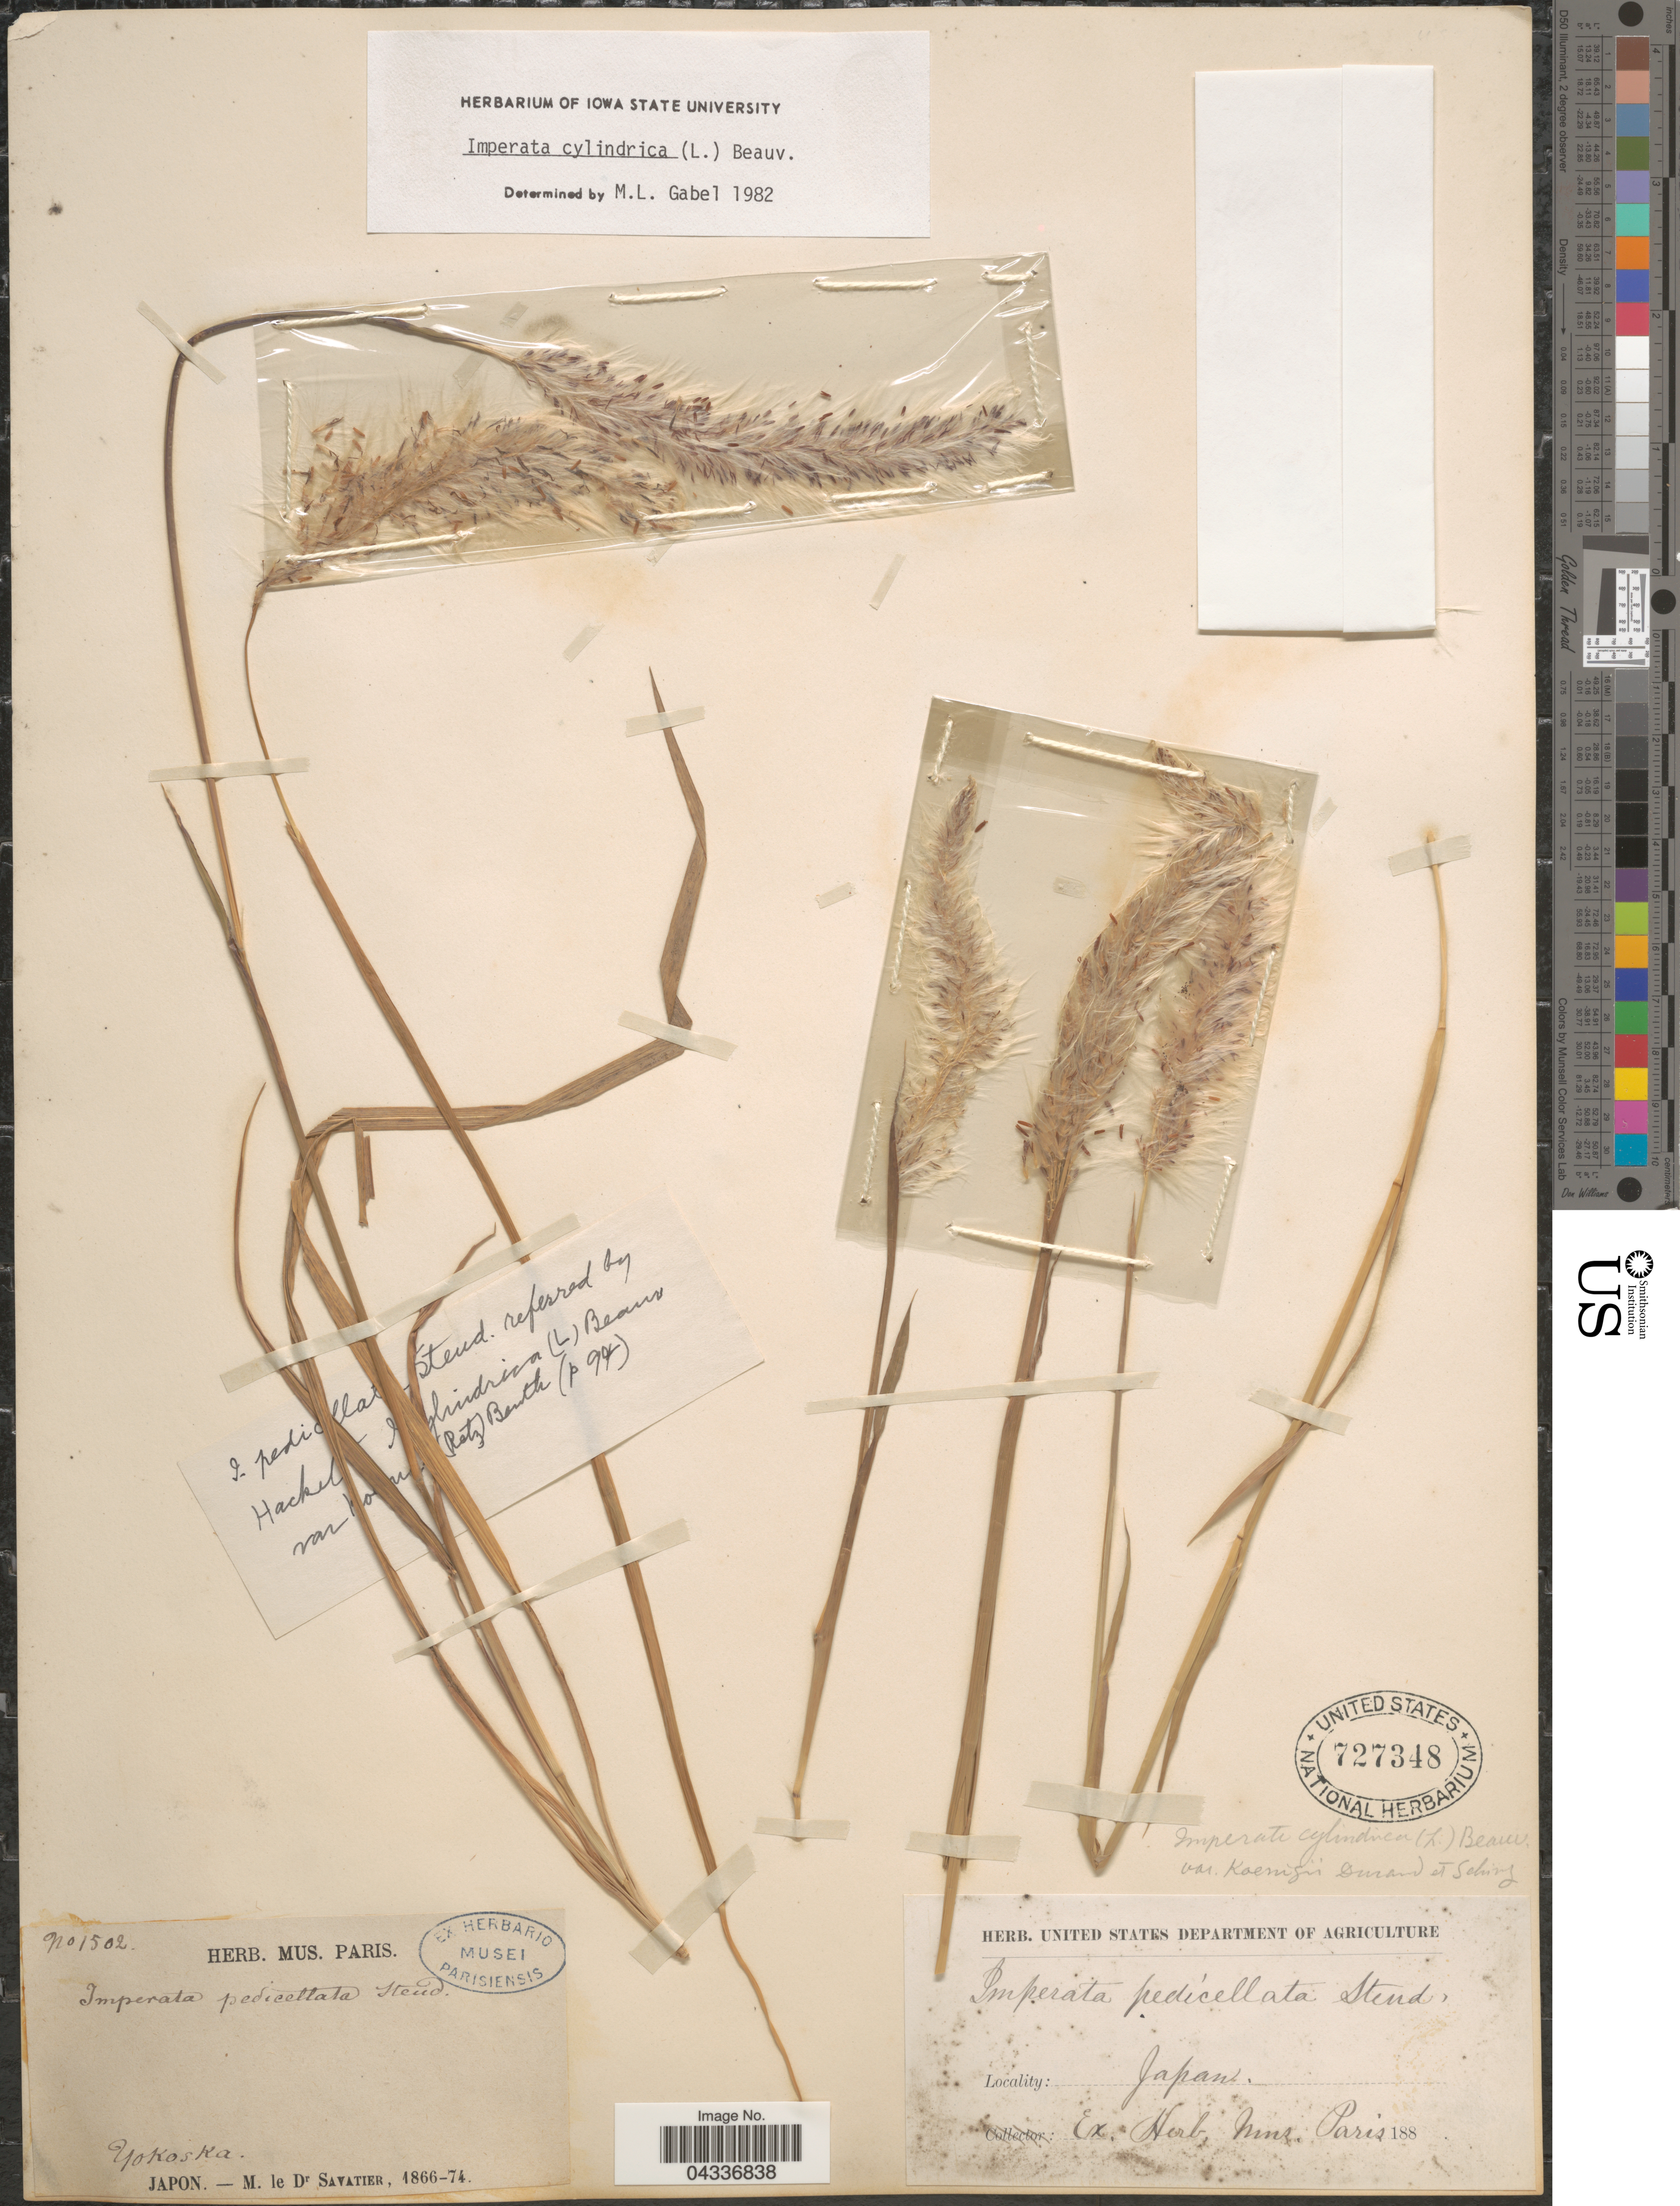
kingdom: Plantae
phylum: Tracheophyta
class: Liliopsida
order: Poales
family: Poaceae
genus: Imperata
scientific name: Imperata cylindrica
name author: (L.) P. Beauv.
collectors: M. Savatier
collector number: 1502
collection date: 1866/1874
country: Japan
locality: Yokoska.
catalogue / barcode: US 727348